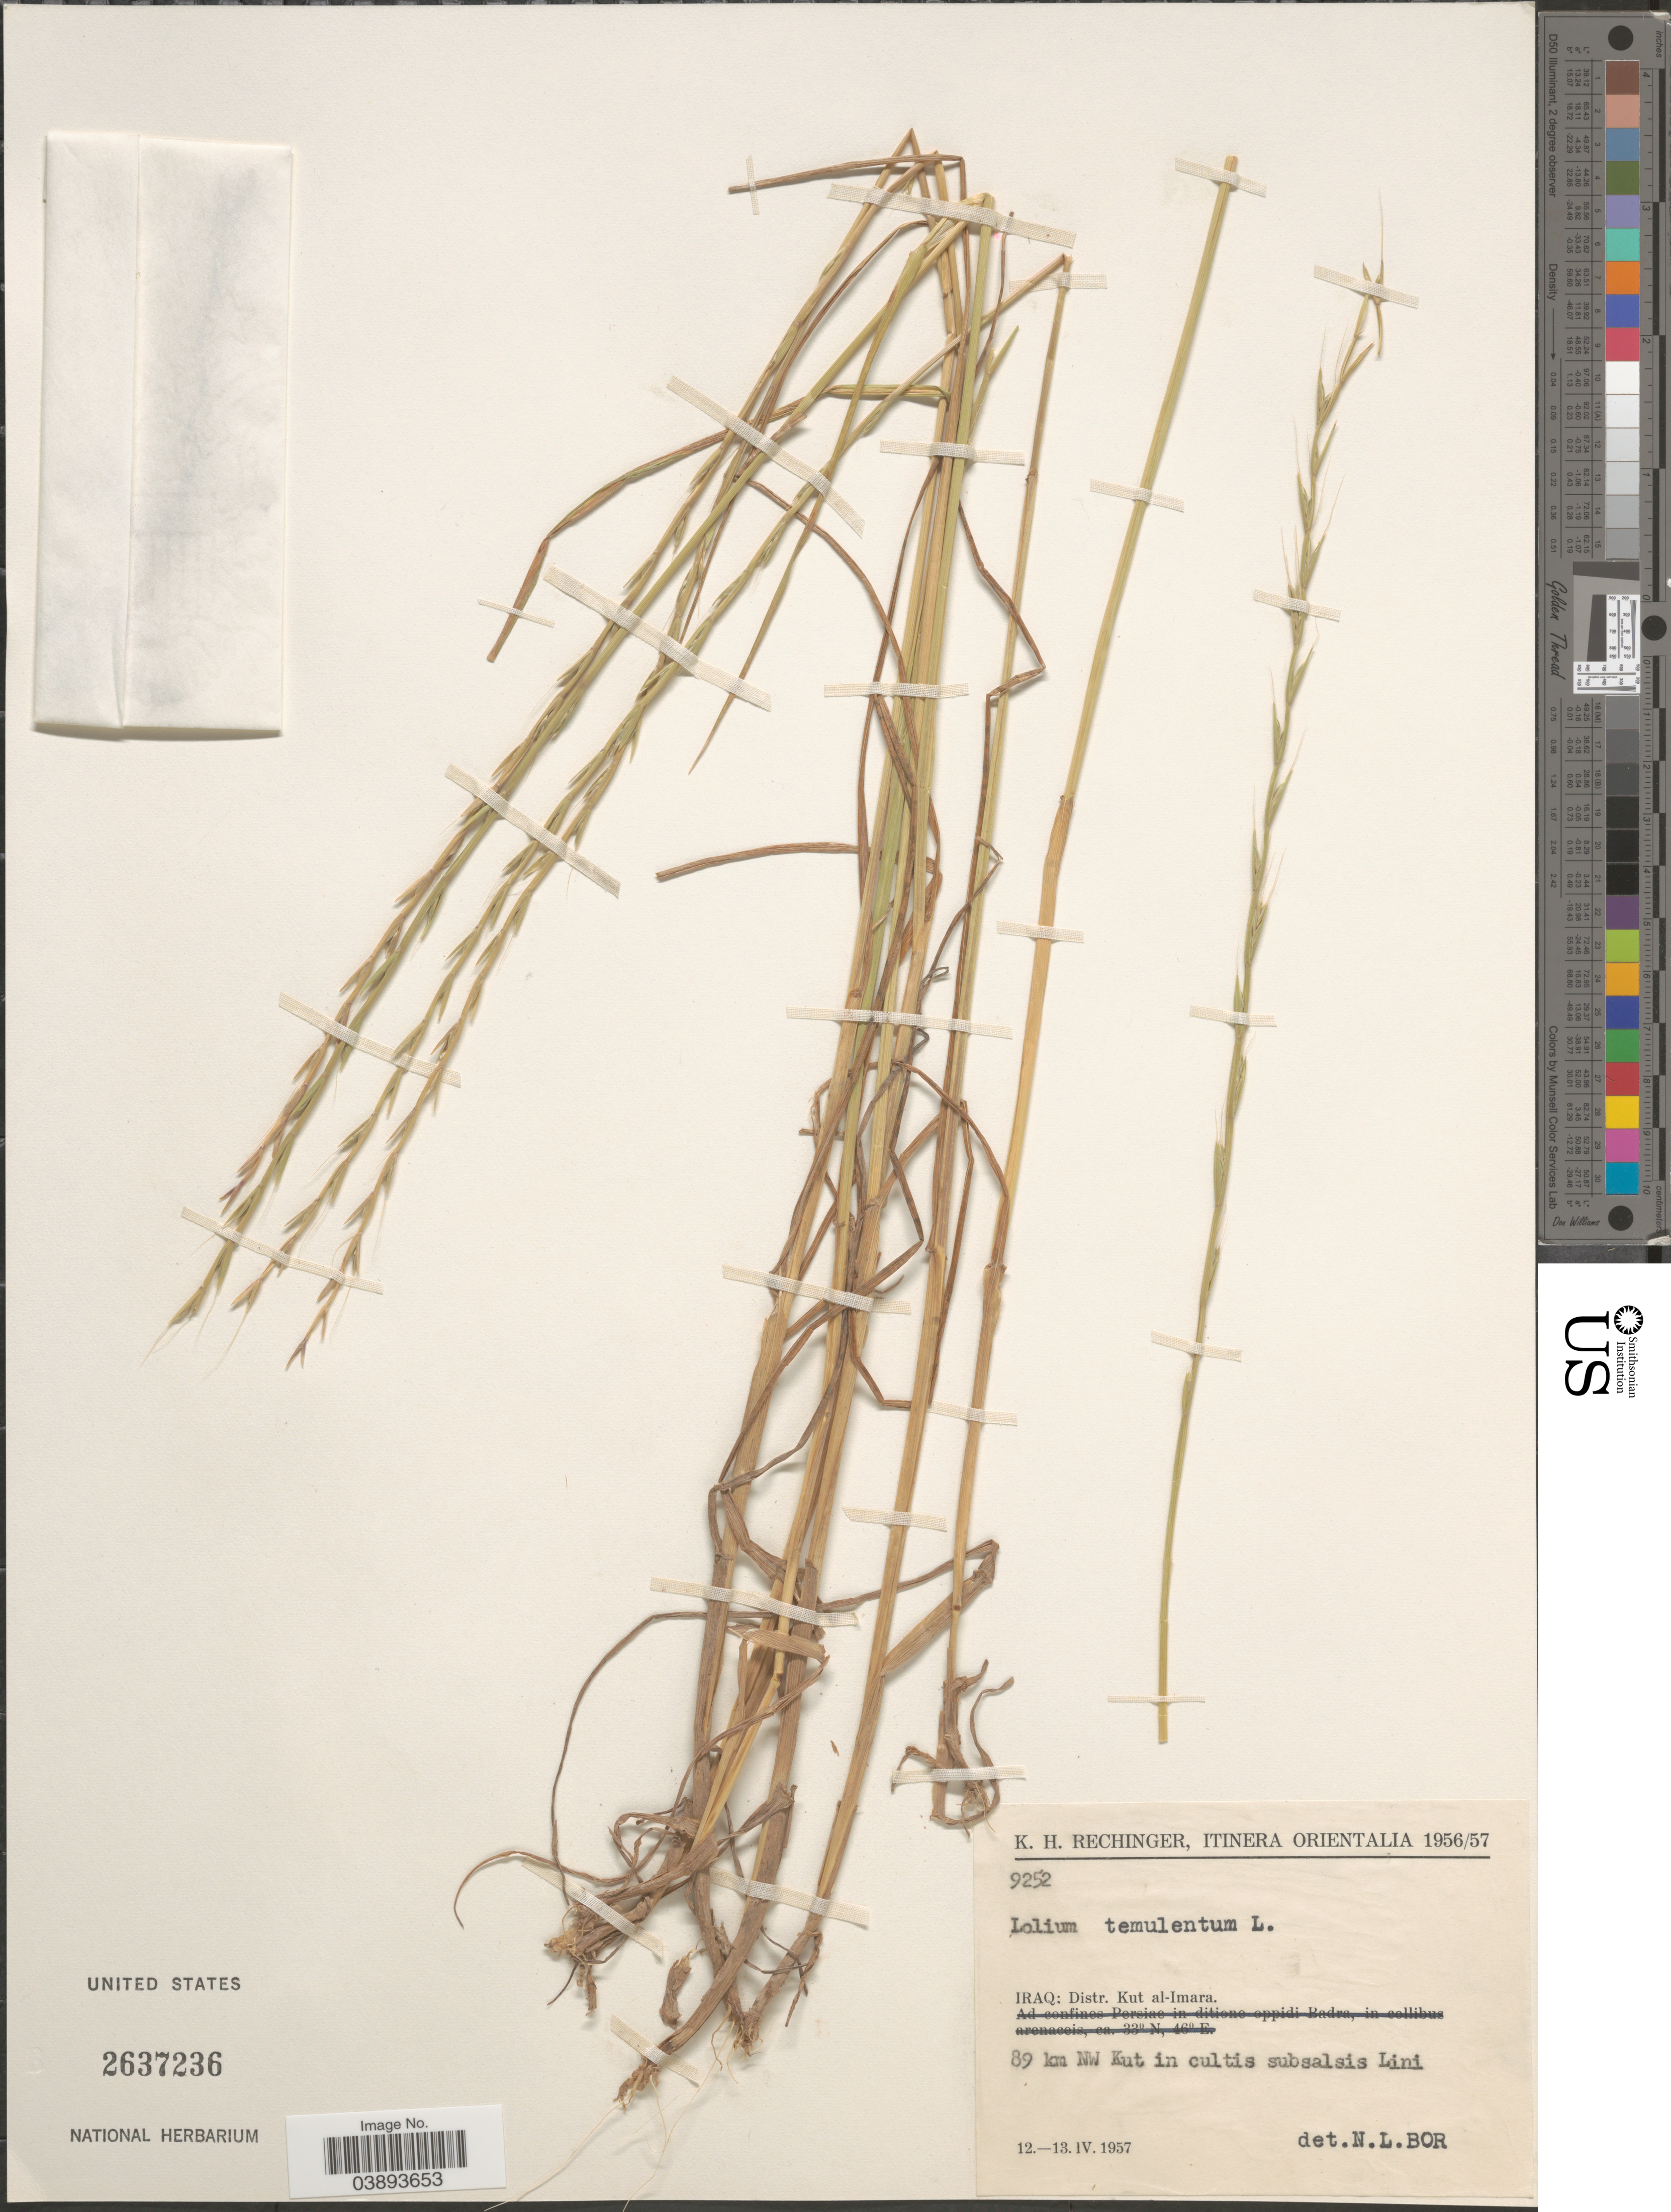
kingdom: Plantae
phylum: Tracheophyta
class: Liliopsida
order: Poales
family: Poaceae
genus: Lolium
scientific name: Lolium temulentum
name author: L.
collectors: K. H. Rechinger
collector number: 9252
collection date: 1957-04-12/1957-04-13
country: Iraq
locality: Itinera Orientalia. Distr. Kut al-Imara. 89 km NW Kut in cultis subsalsis Lini.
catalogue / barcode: US 2637236